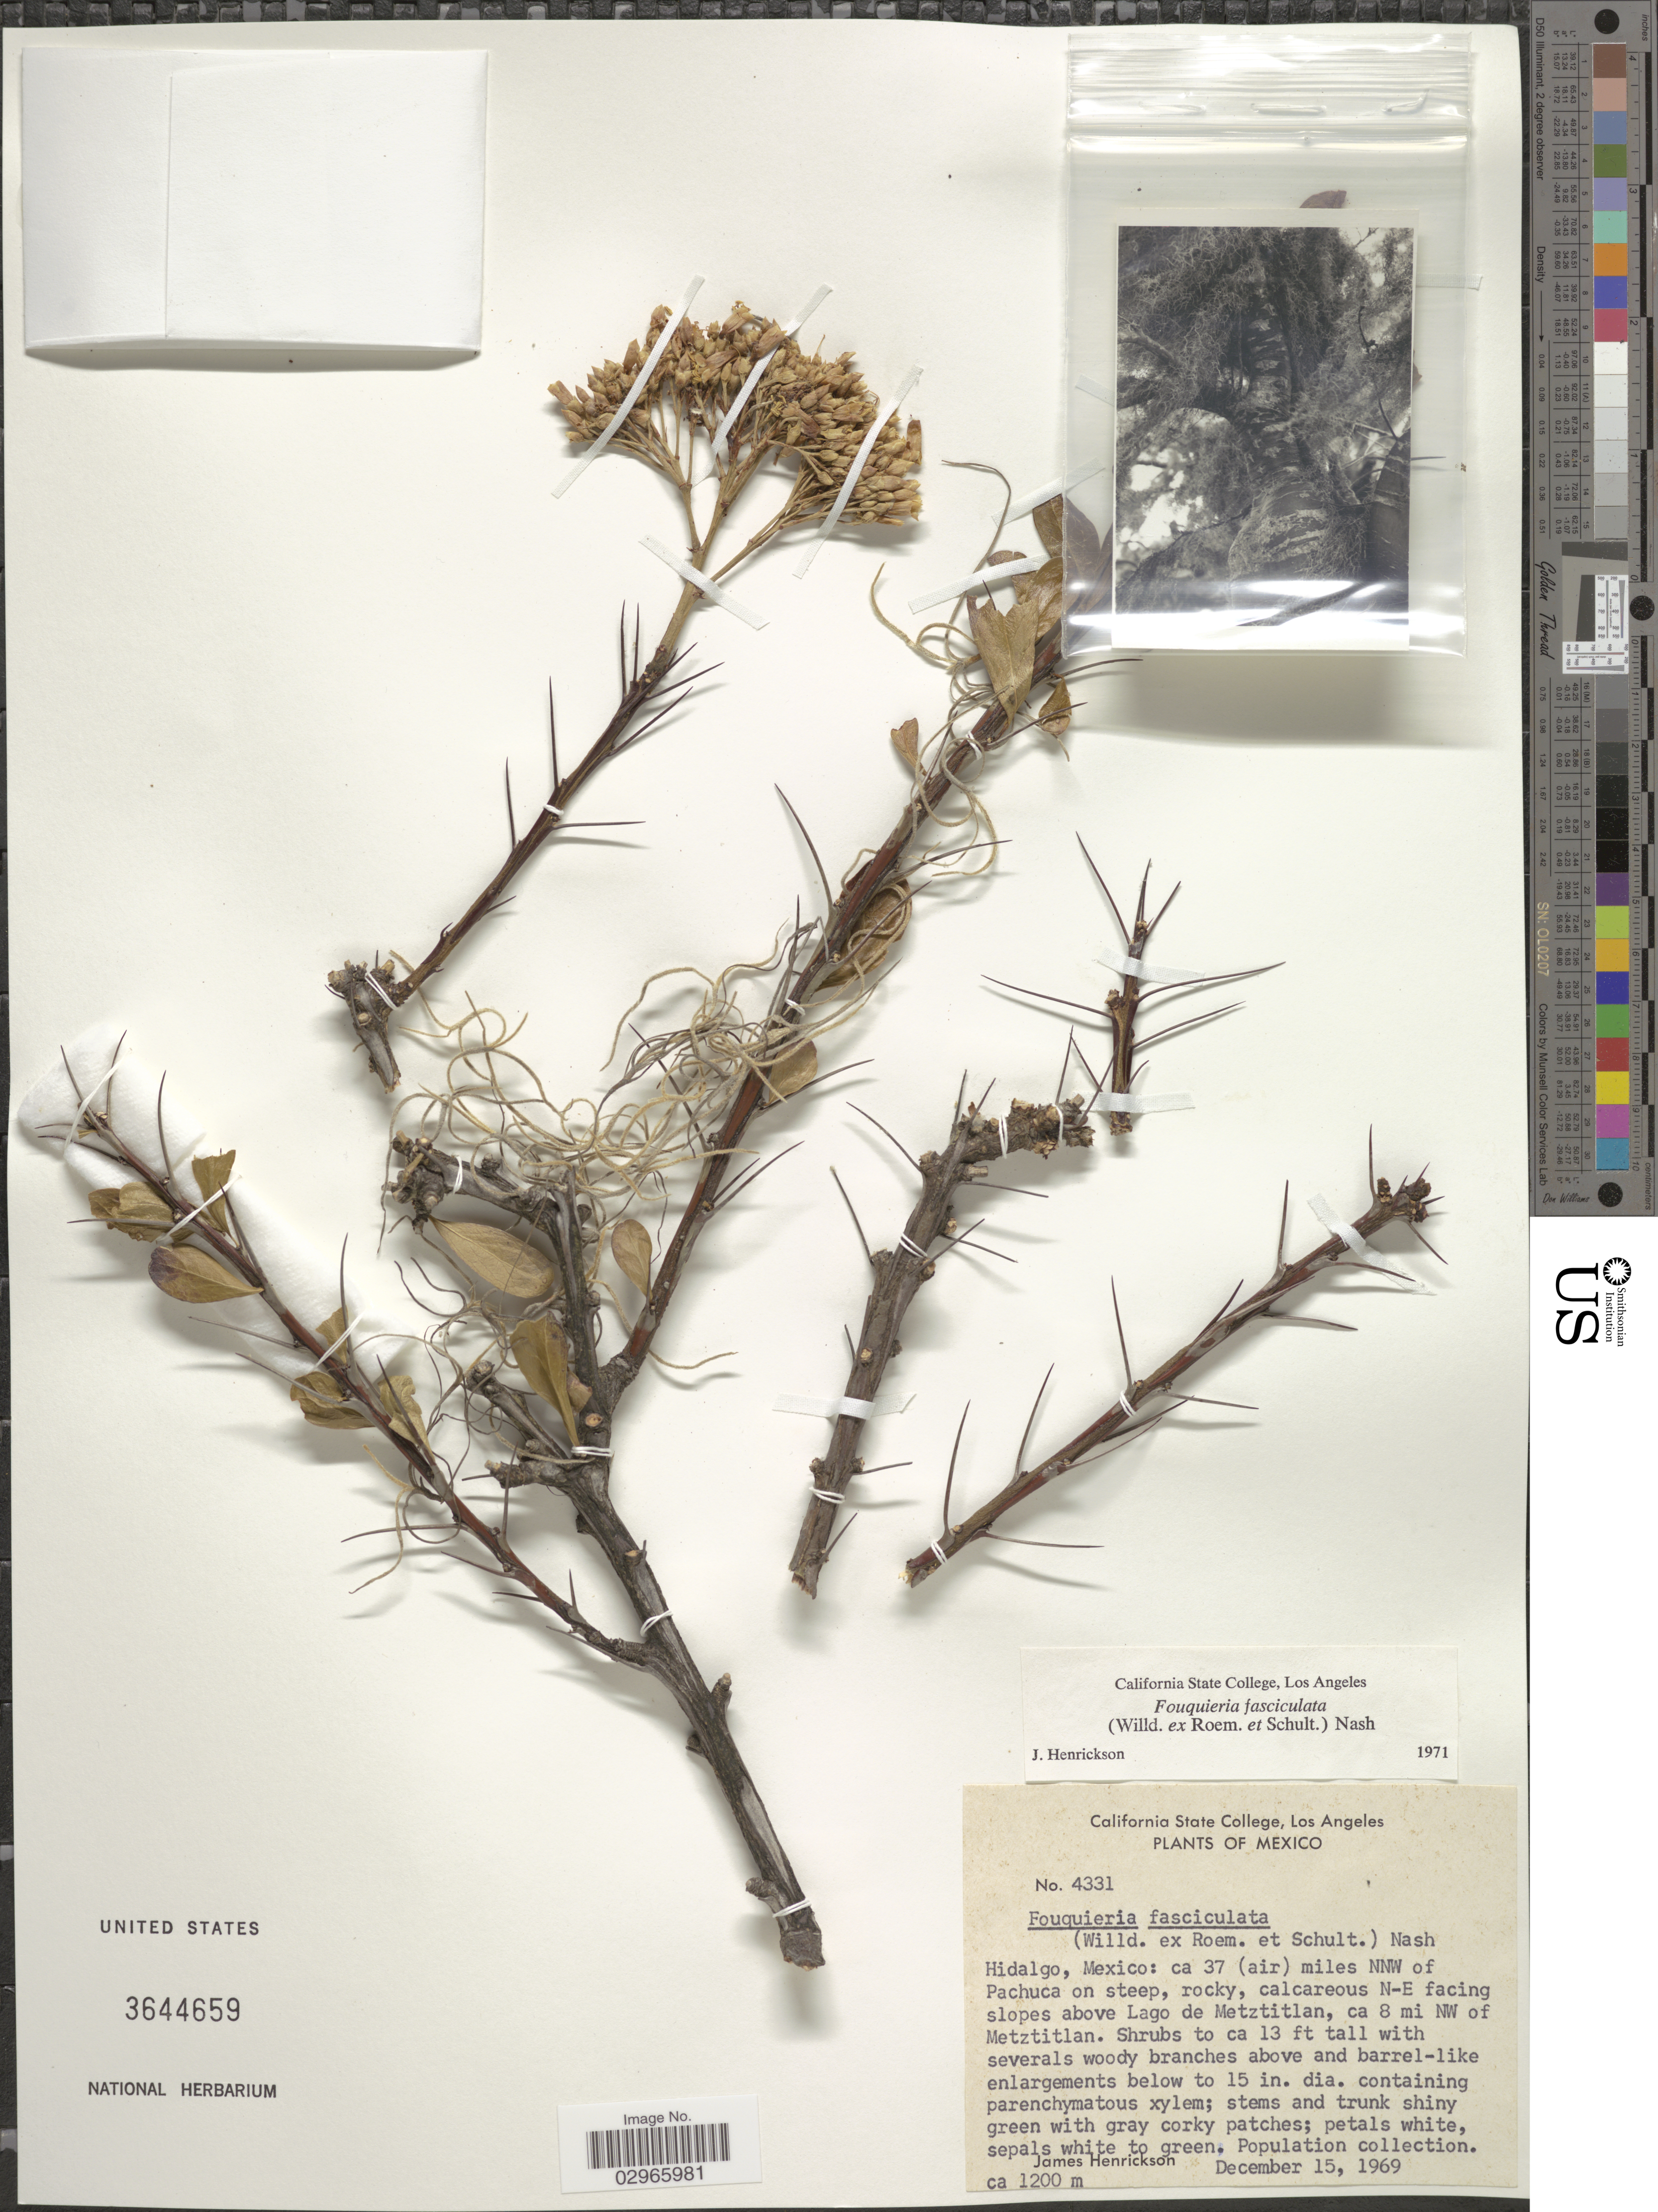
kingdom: Plantae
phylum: Tracheophyta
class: Magnoliopsida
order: Ericales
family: Fouquieriaceae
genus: Fouquieria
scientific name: Fouquieria fasciculata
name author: (Humb. ex Roem. & Schult.) Nash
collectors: J. Henrickson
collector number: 4331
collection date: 1969-12-15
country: Mexico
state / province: Hidalgo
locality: Ca 37 (air) miles NNW of Pachuca on steep, rocky, calcareous N-E facing slopes above Lago de Metztitlan, ca 8 mi NW of Metztitlan.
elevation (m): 1200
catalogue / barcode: US 3644659